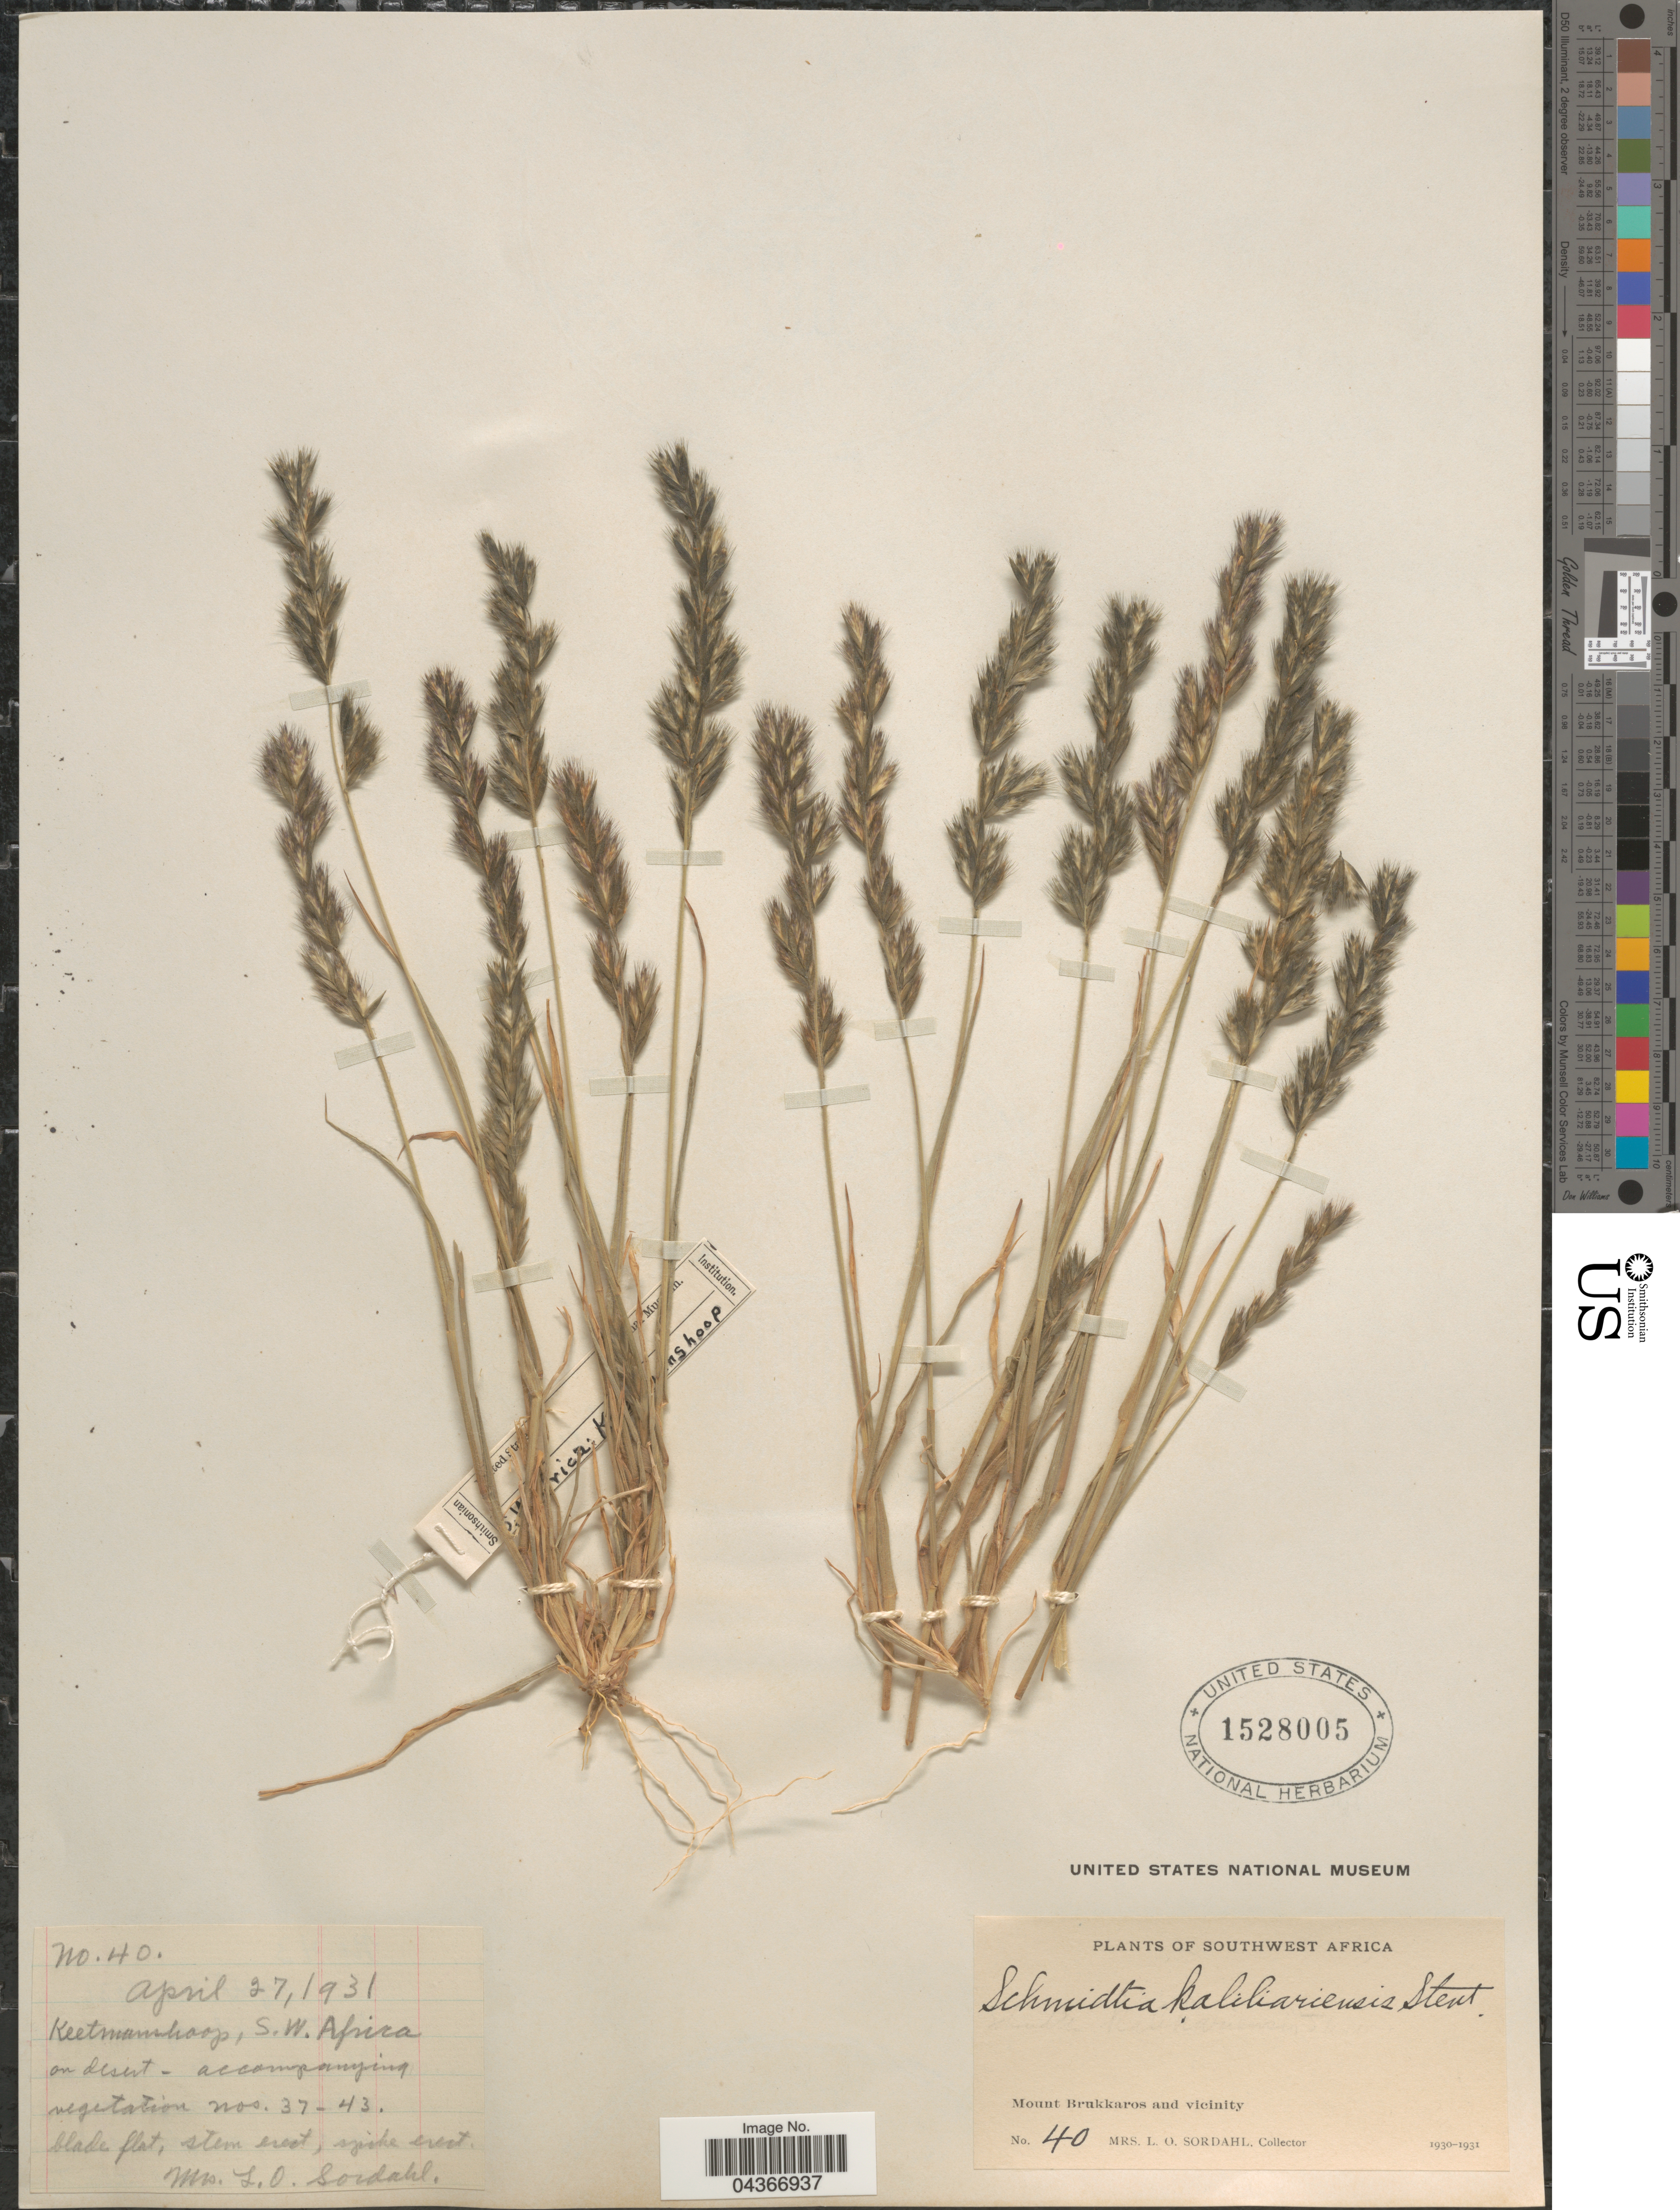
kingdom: Plantae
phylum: Tracheophyta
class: Liliopsida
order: Poales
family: Poaceae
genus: Schmidtia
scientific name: Schmidtia kalahariensis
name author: Stent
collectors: L. Sordahl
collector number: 40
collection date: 1931-04-27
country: Namibia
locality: Keetmanshoop, S.W. Africa. Southwest Africa. Mount Brukkaros and vicinity.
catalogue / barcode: US 1528005